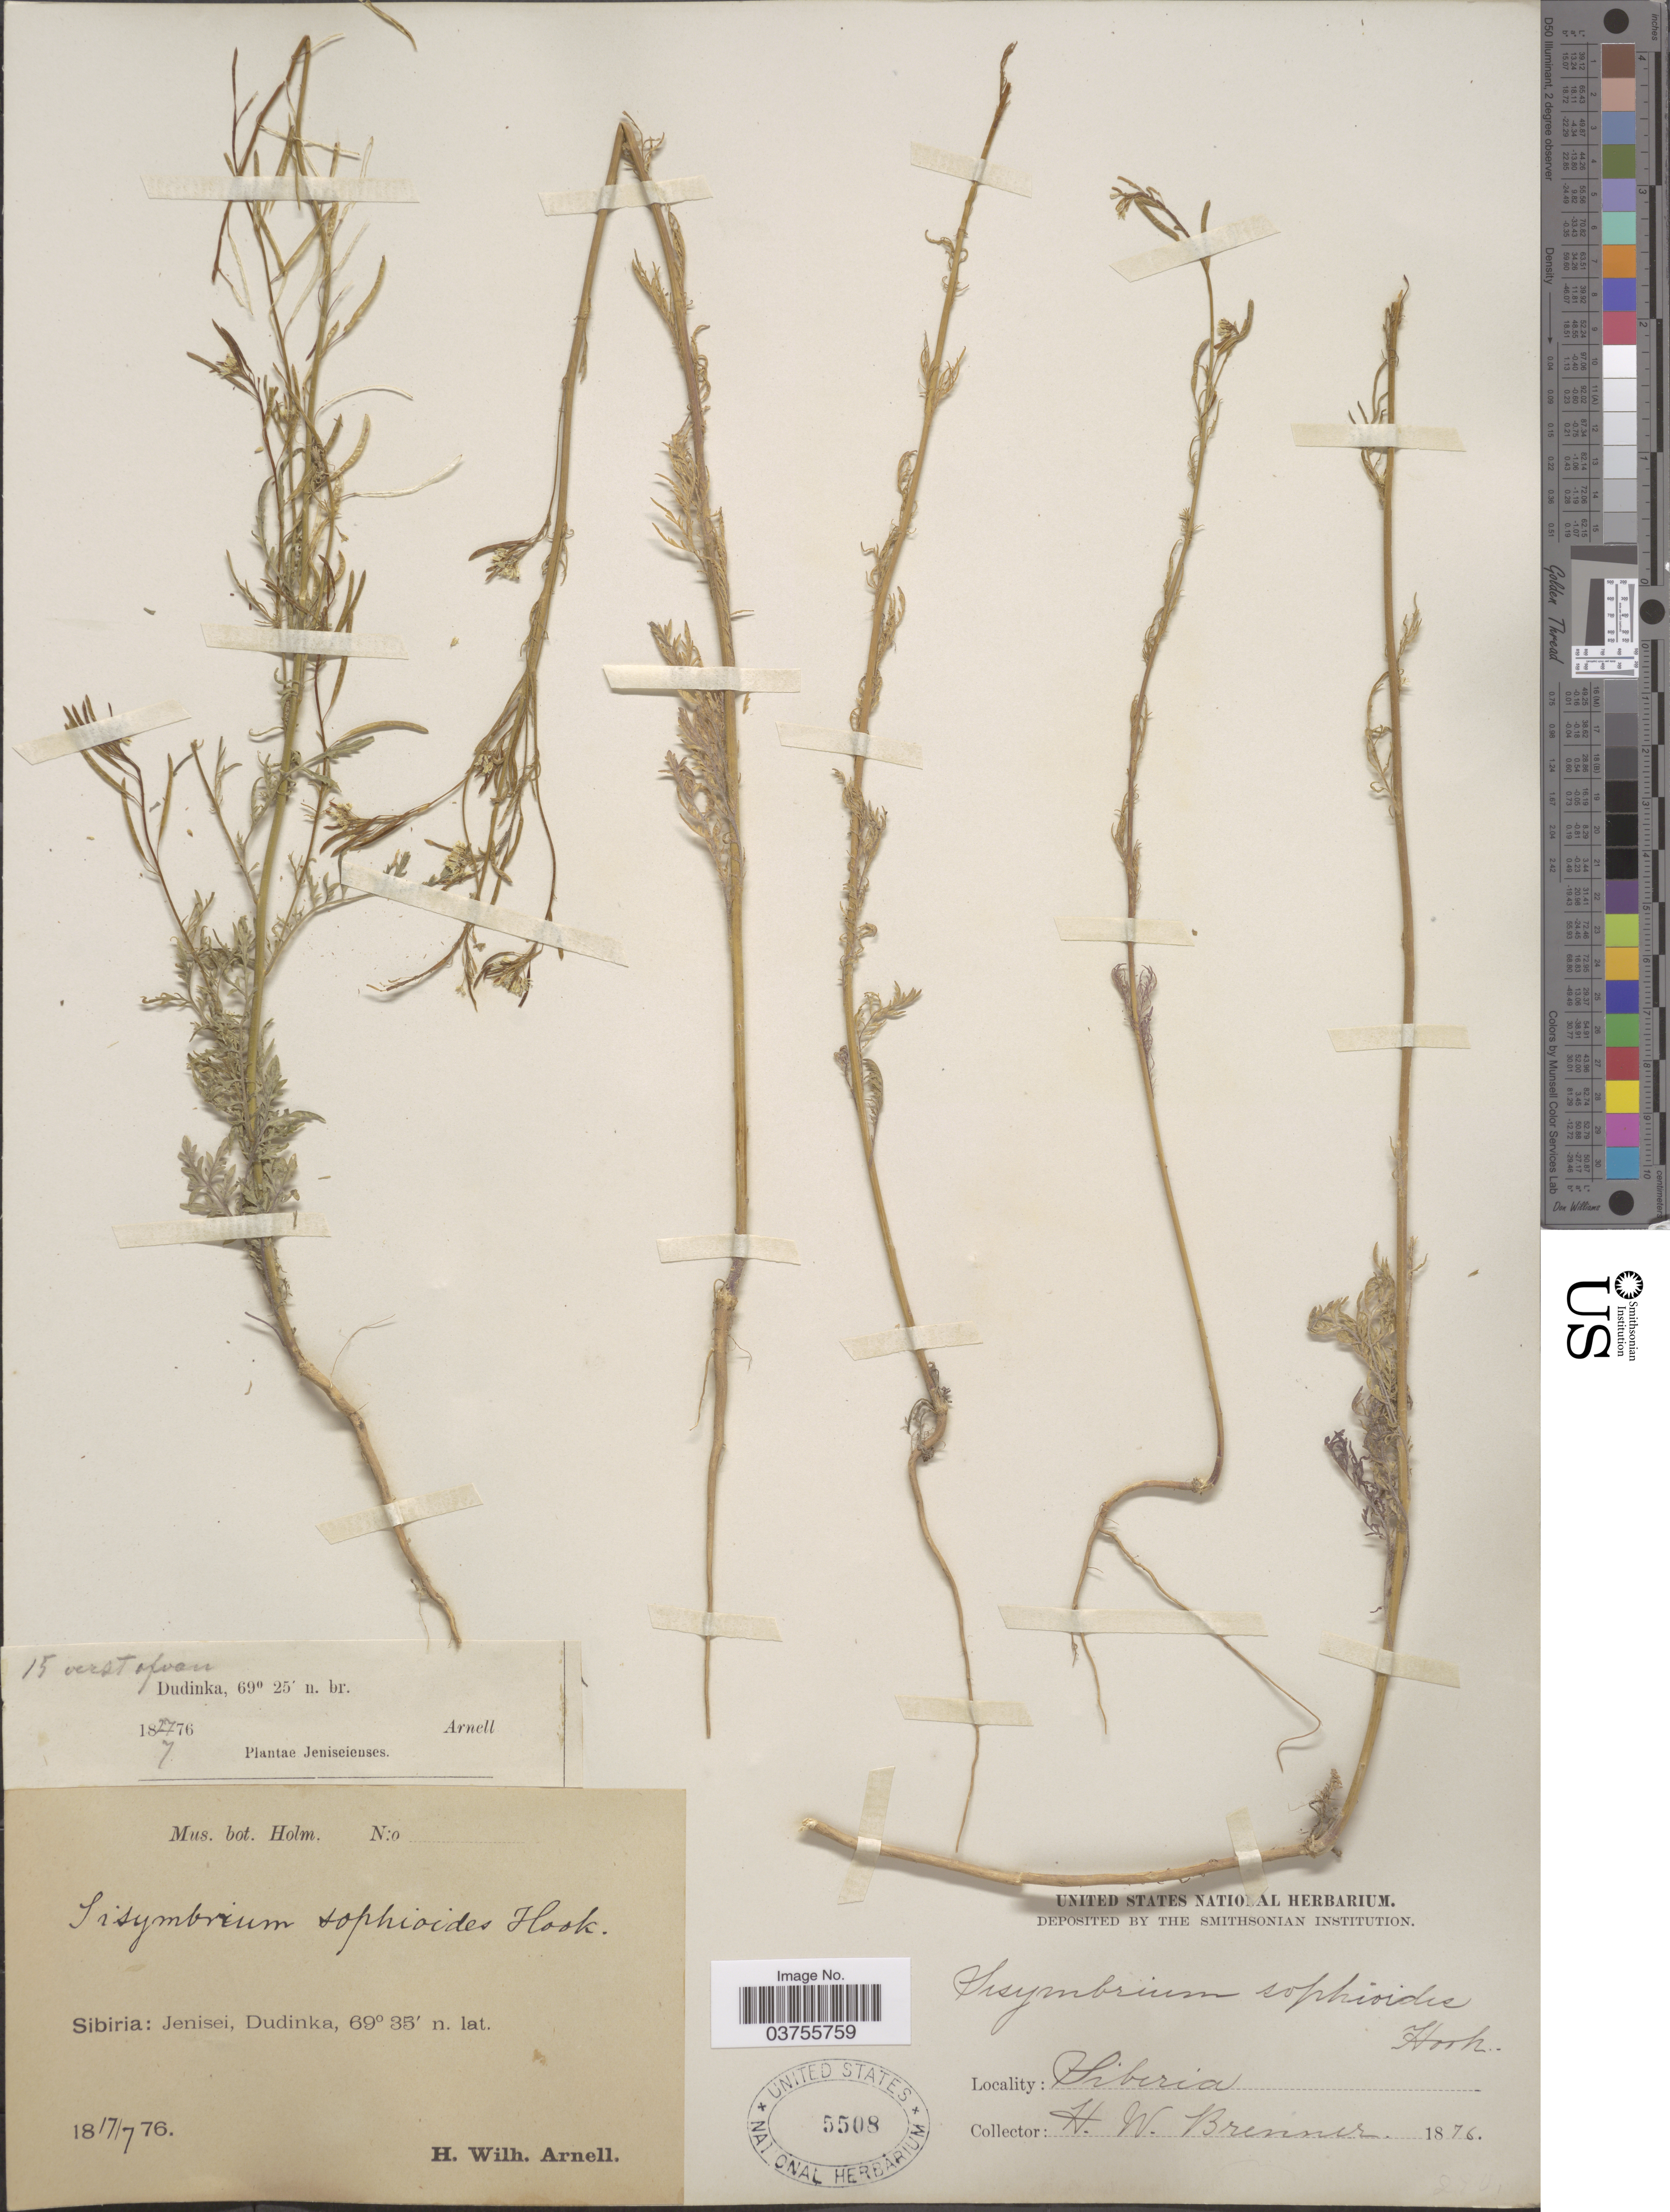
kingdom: Plantae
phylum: Tracheophyta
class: Magnoliopsida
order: Brassicales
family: Brassicaceae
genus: Sophia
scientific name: Sophia sophioides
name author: (Fisch. ex Hook.) A. Heller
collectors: H. W. Arnell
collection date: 1876-07-17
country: Russian Federation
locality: Sibiria: Jenisei, Dudinka.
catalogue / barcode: US 5508